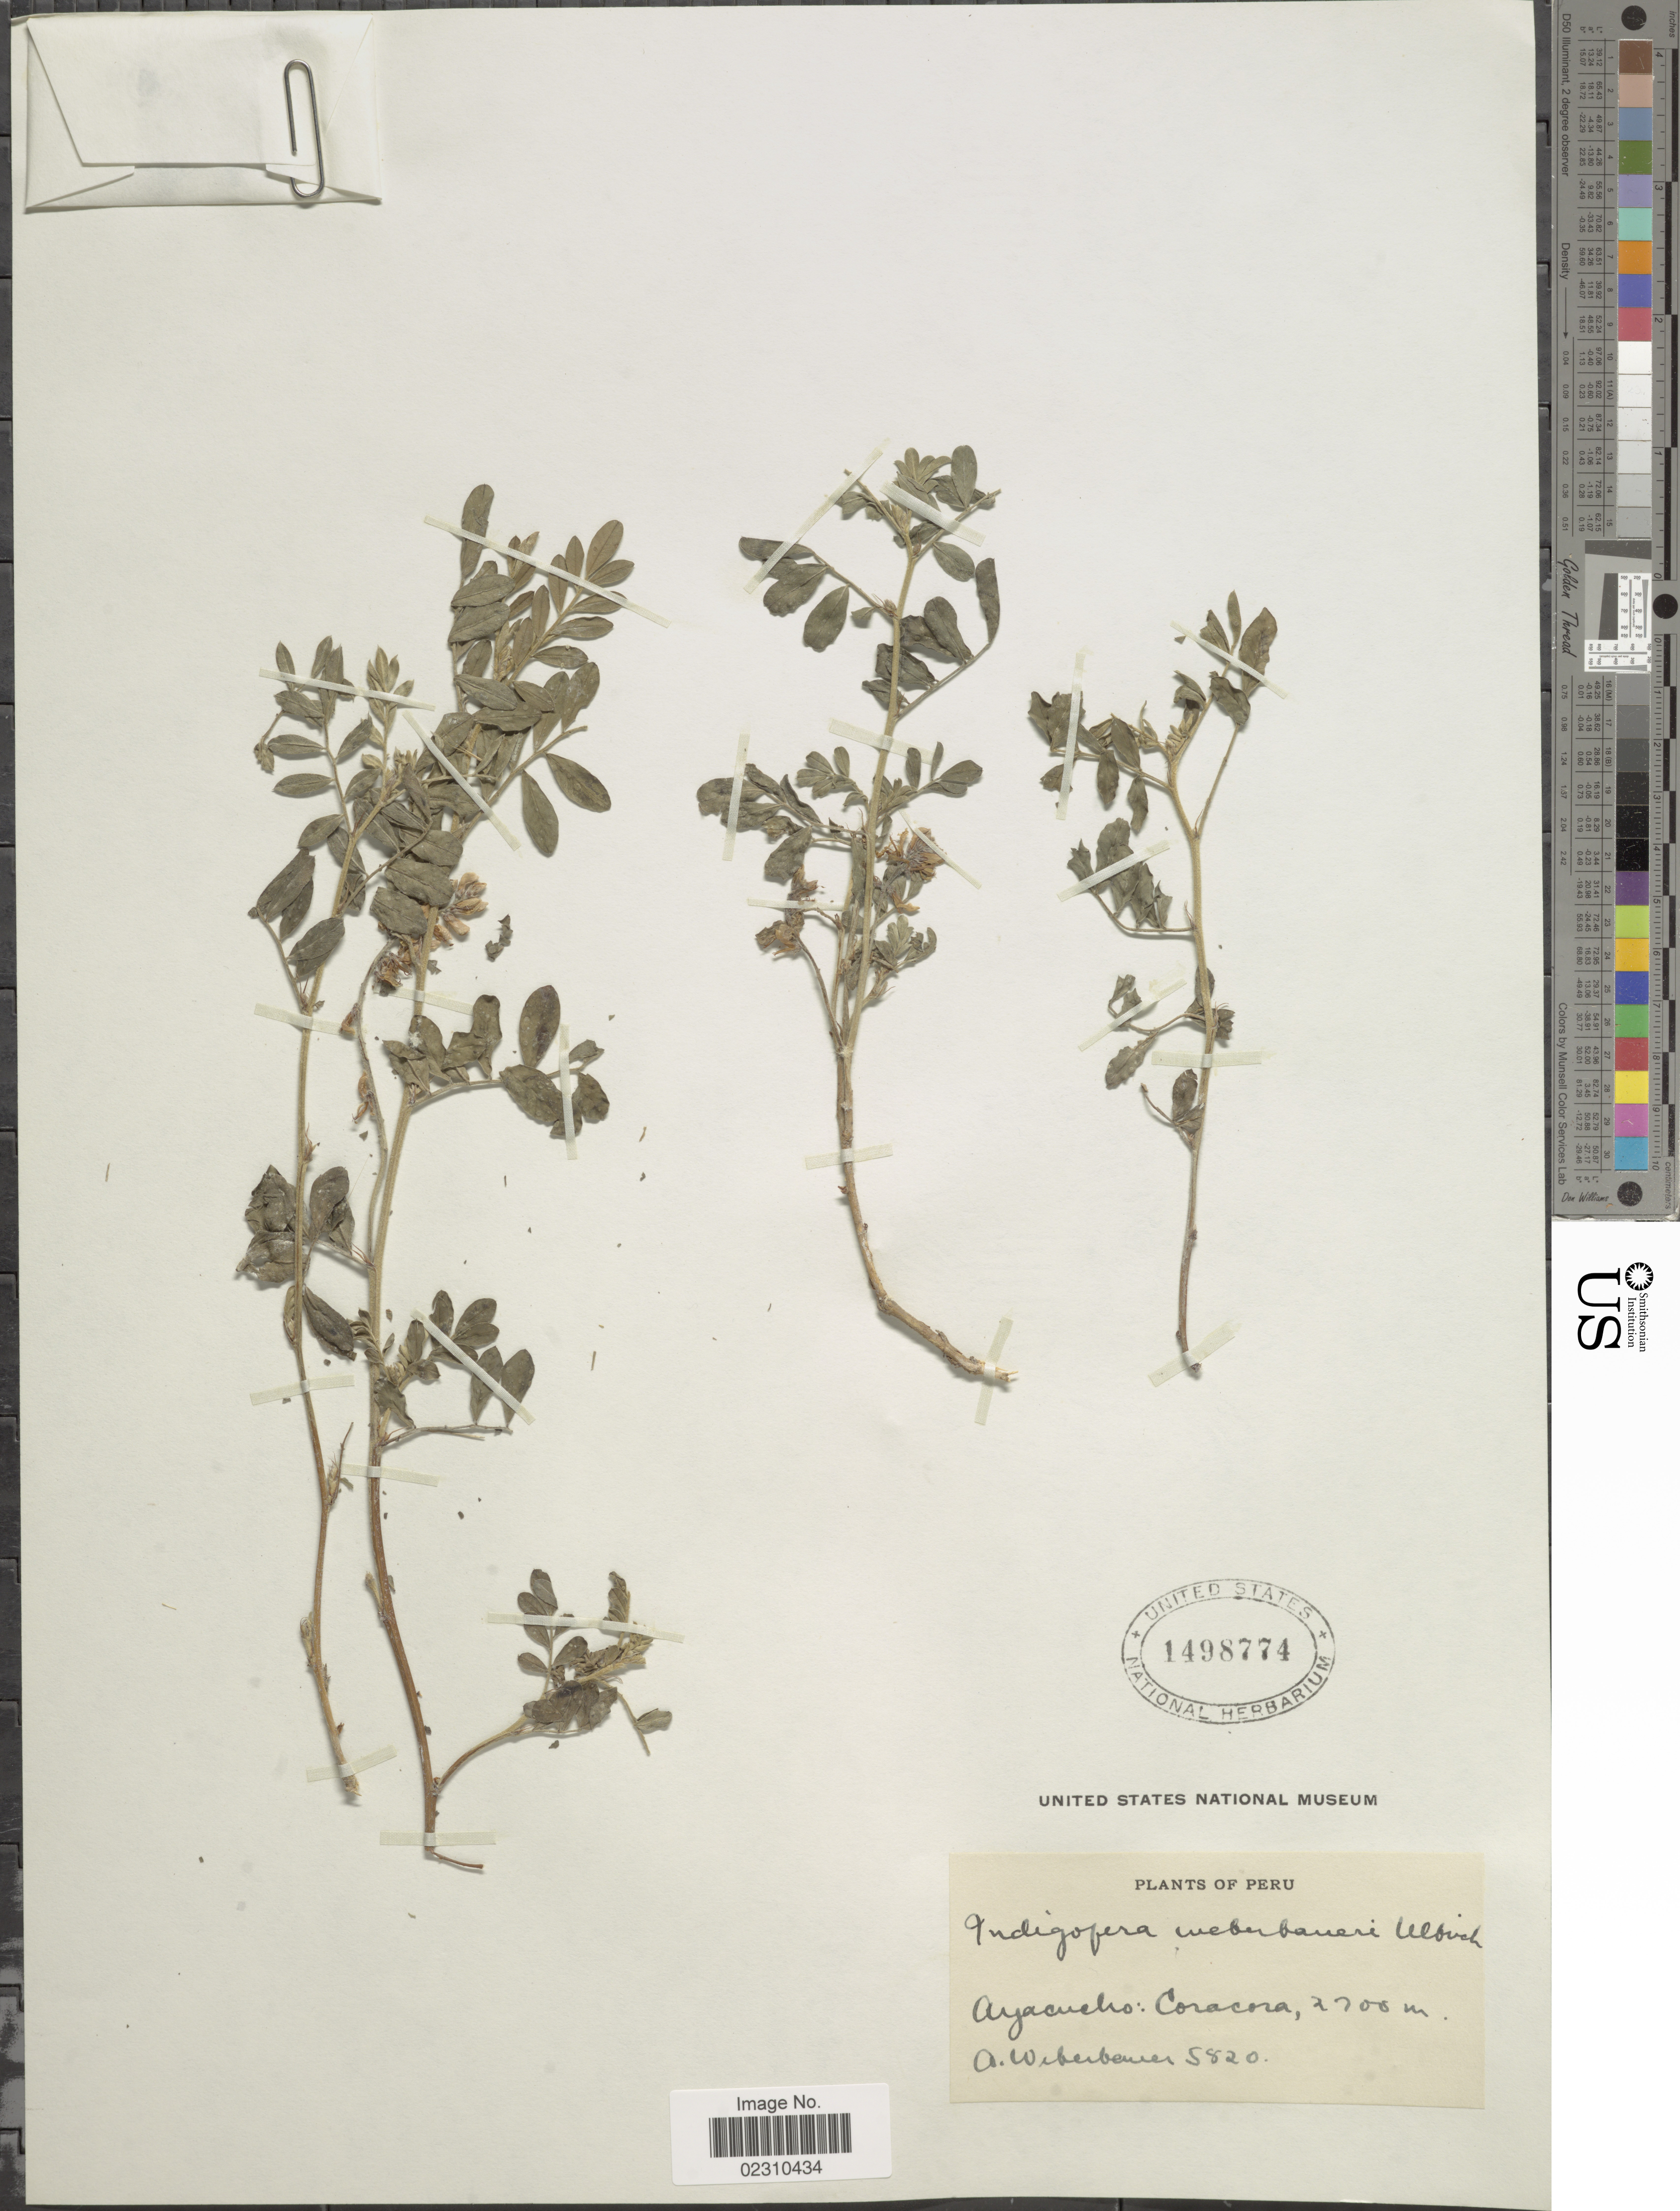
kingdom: Plantae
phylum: Tracheophyta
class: Magnoliopsida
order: Fabales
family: Fabaceae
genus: Indigofera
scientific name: Indigofera macrocarpa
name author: Desv.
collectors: A. Weberbauer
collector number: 5820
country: Peru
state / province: Ayacucho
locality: Ayacucho: Coracora.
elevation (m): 2700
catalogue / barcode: US 1498774